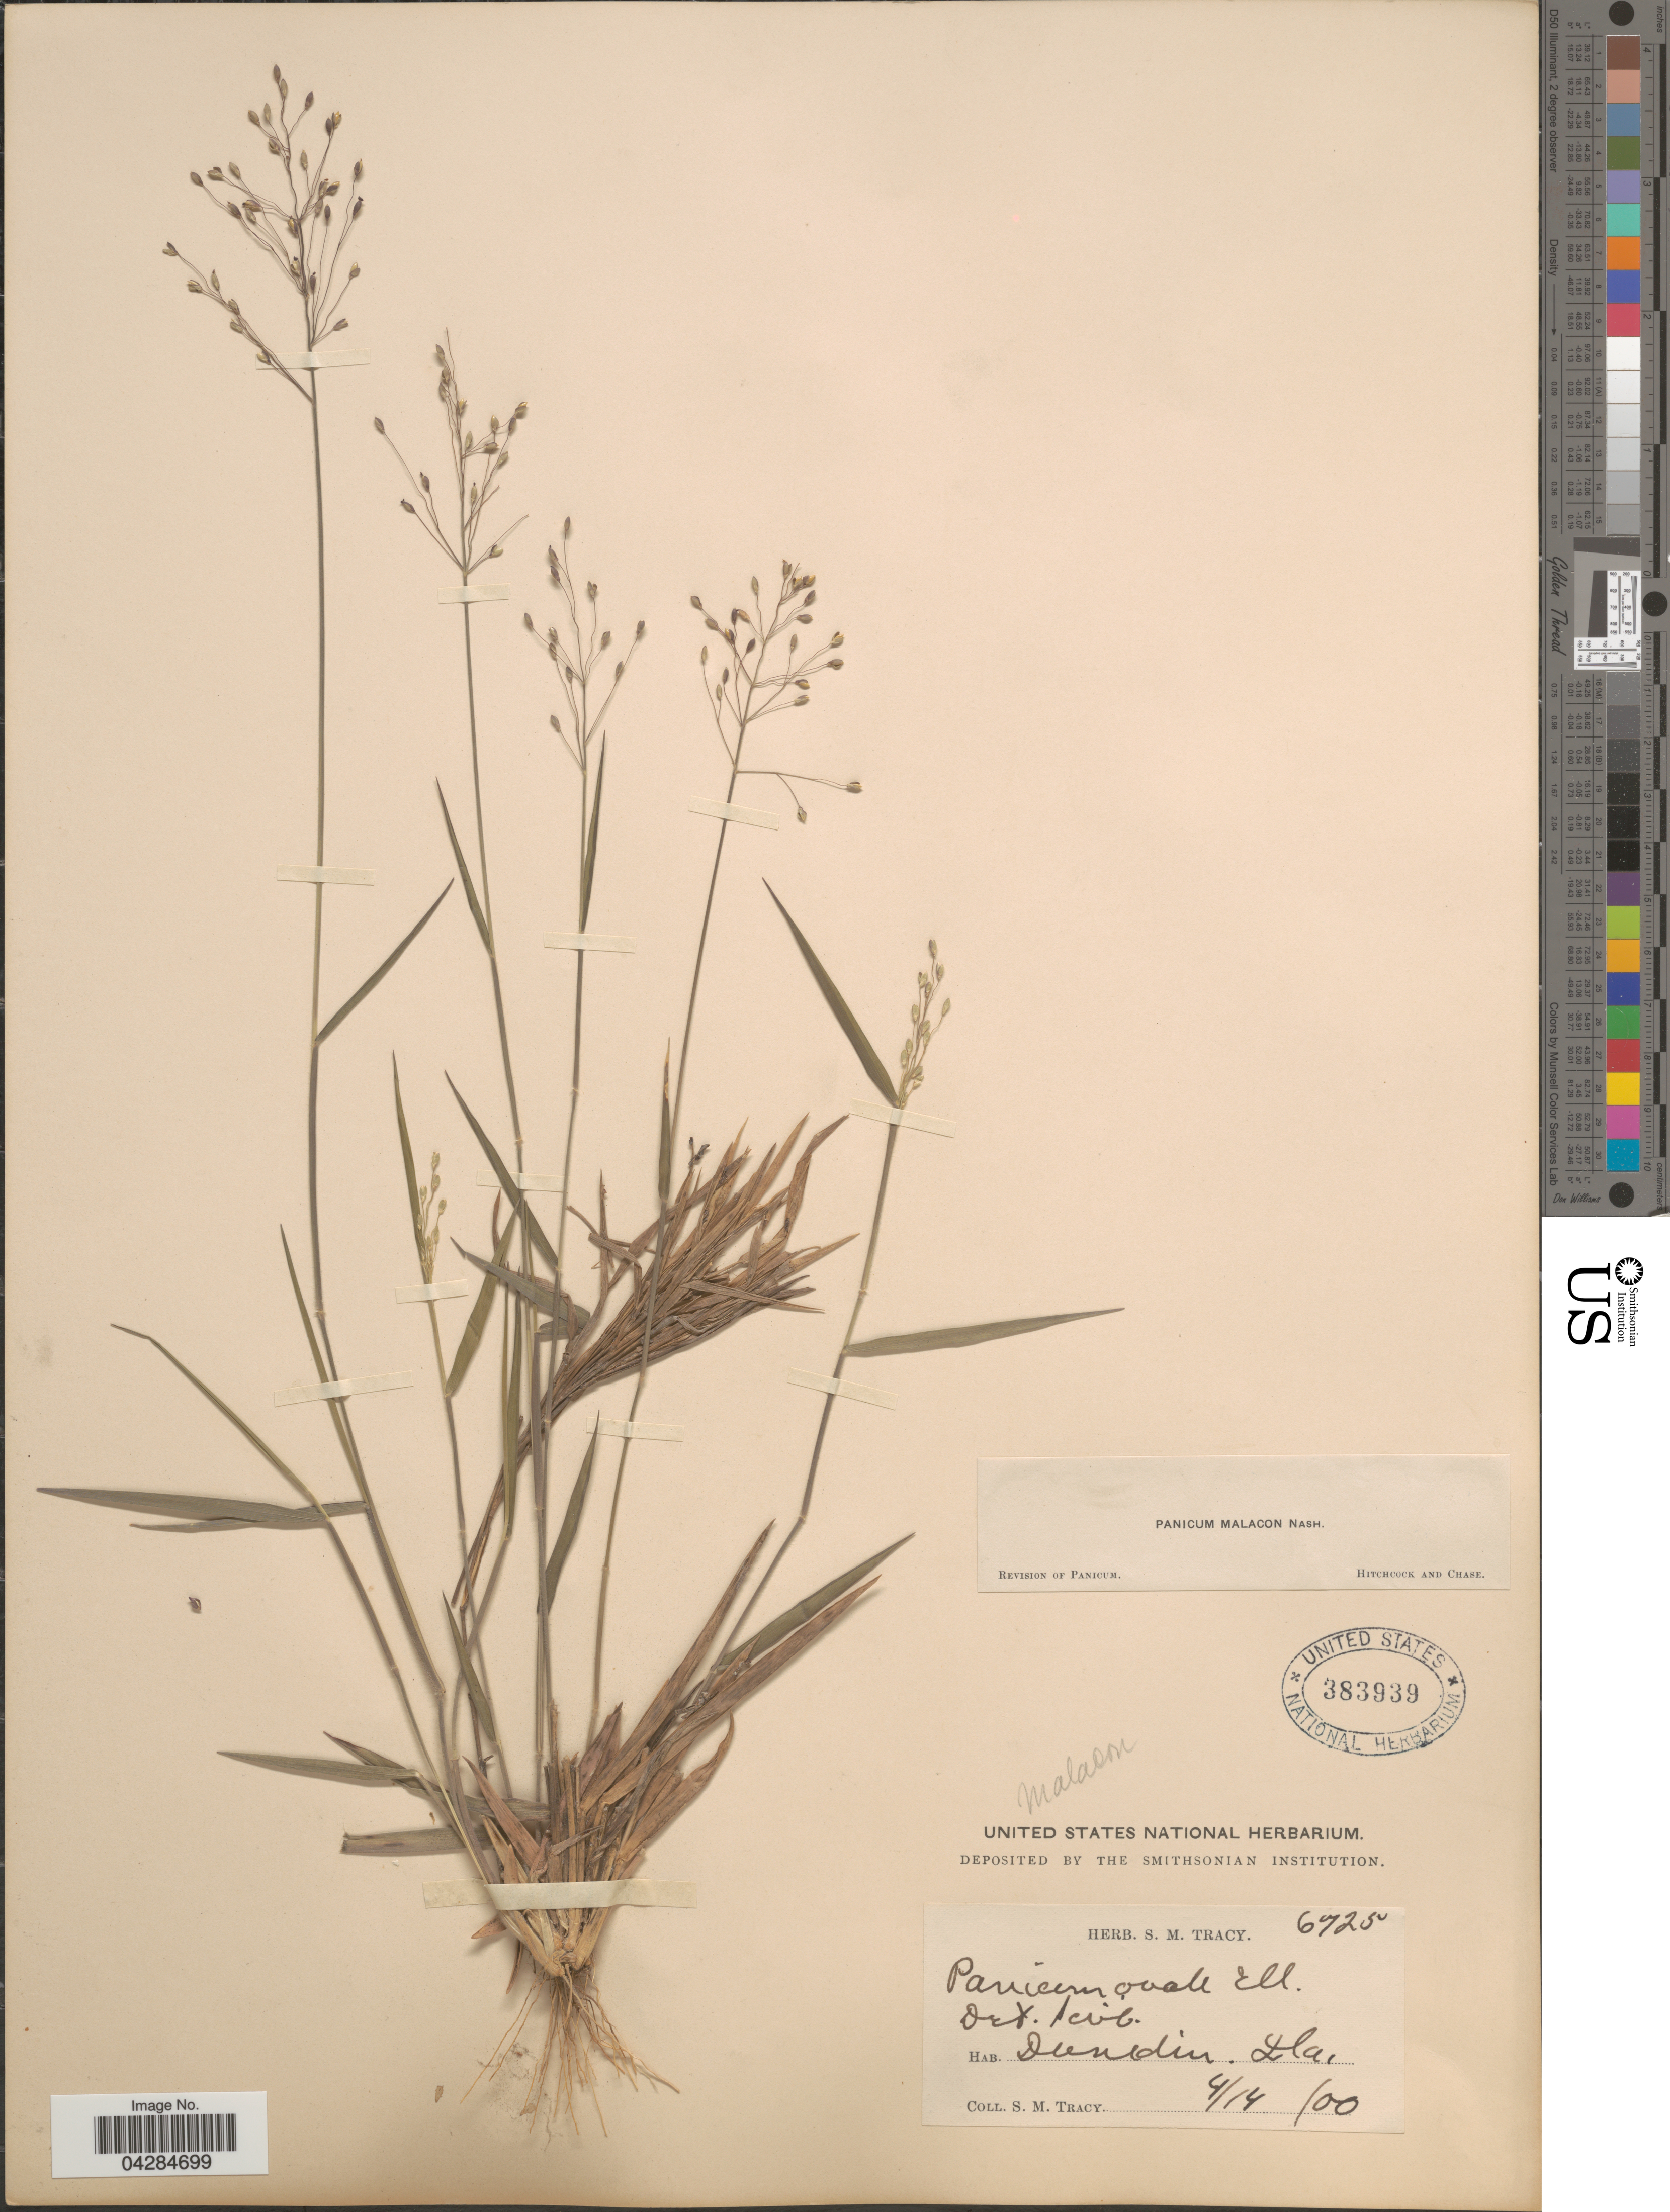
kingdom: Plantae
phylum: Tracheophyta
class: Liliopsida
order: Poales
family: Poaceae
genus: Dichanthelium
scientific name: Dichanthelium ovale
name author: (Elliott) Gould & C.A. Clark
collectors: S. M. Tracy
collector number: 6725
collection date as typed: Transcribed d/m/y: 14/4/0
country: United States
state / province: Florida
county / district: Pinellas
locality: Dunedin.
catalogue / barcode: US 383939